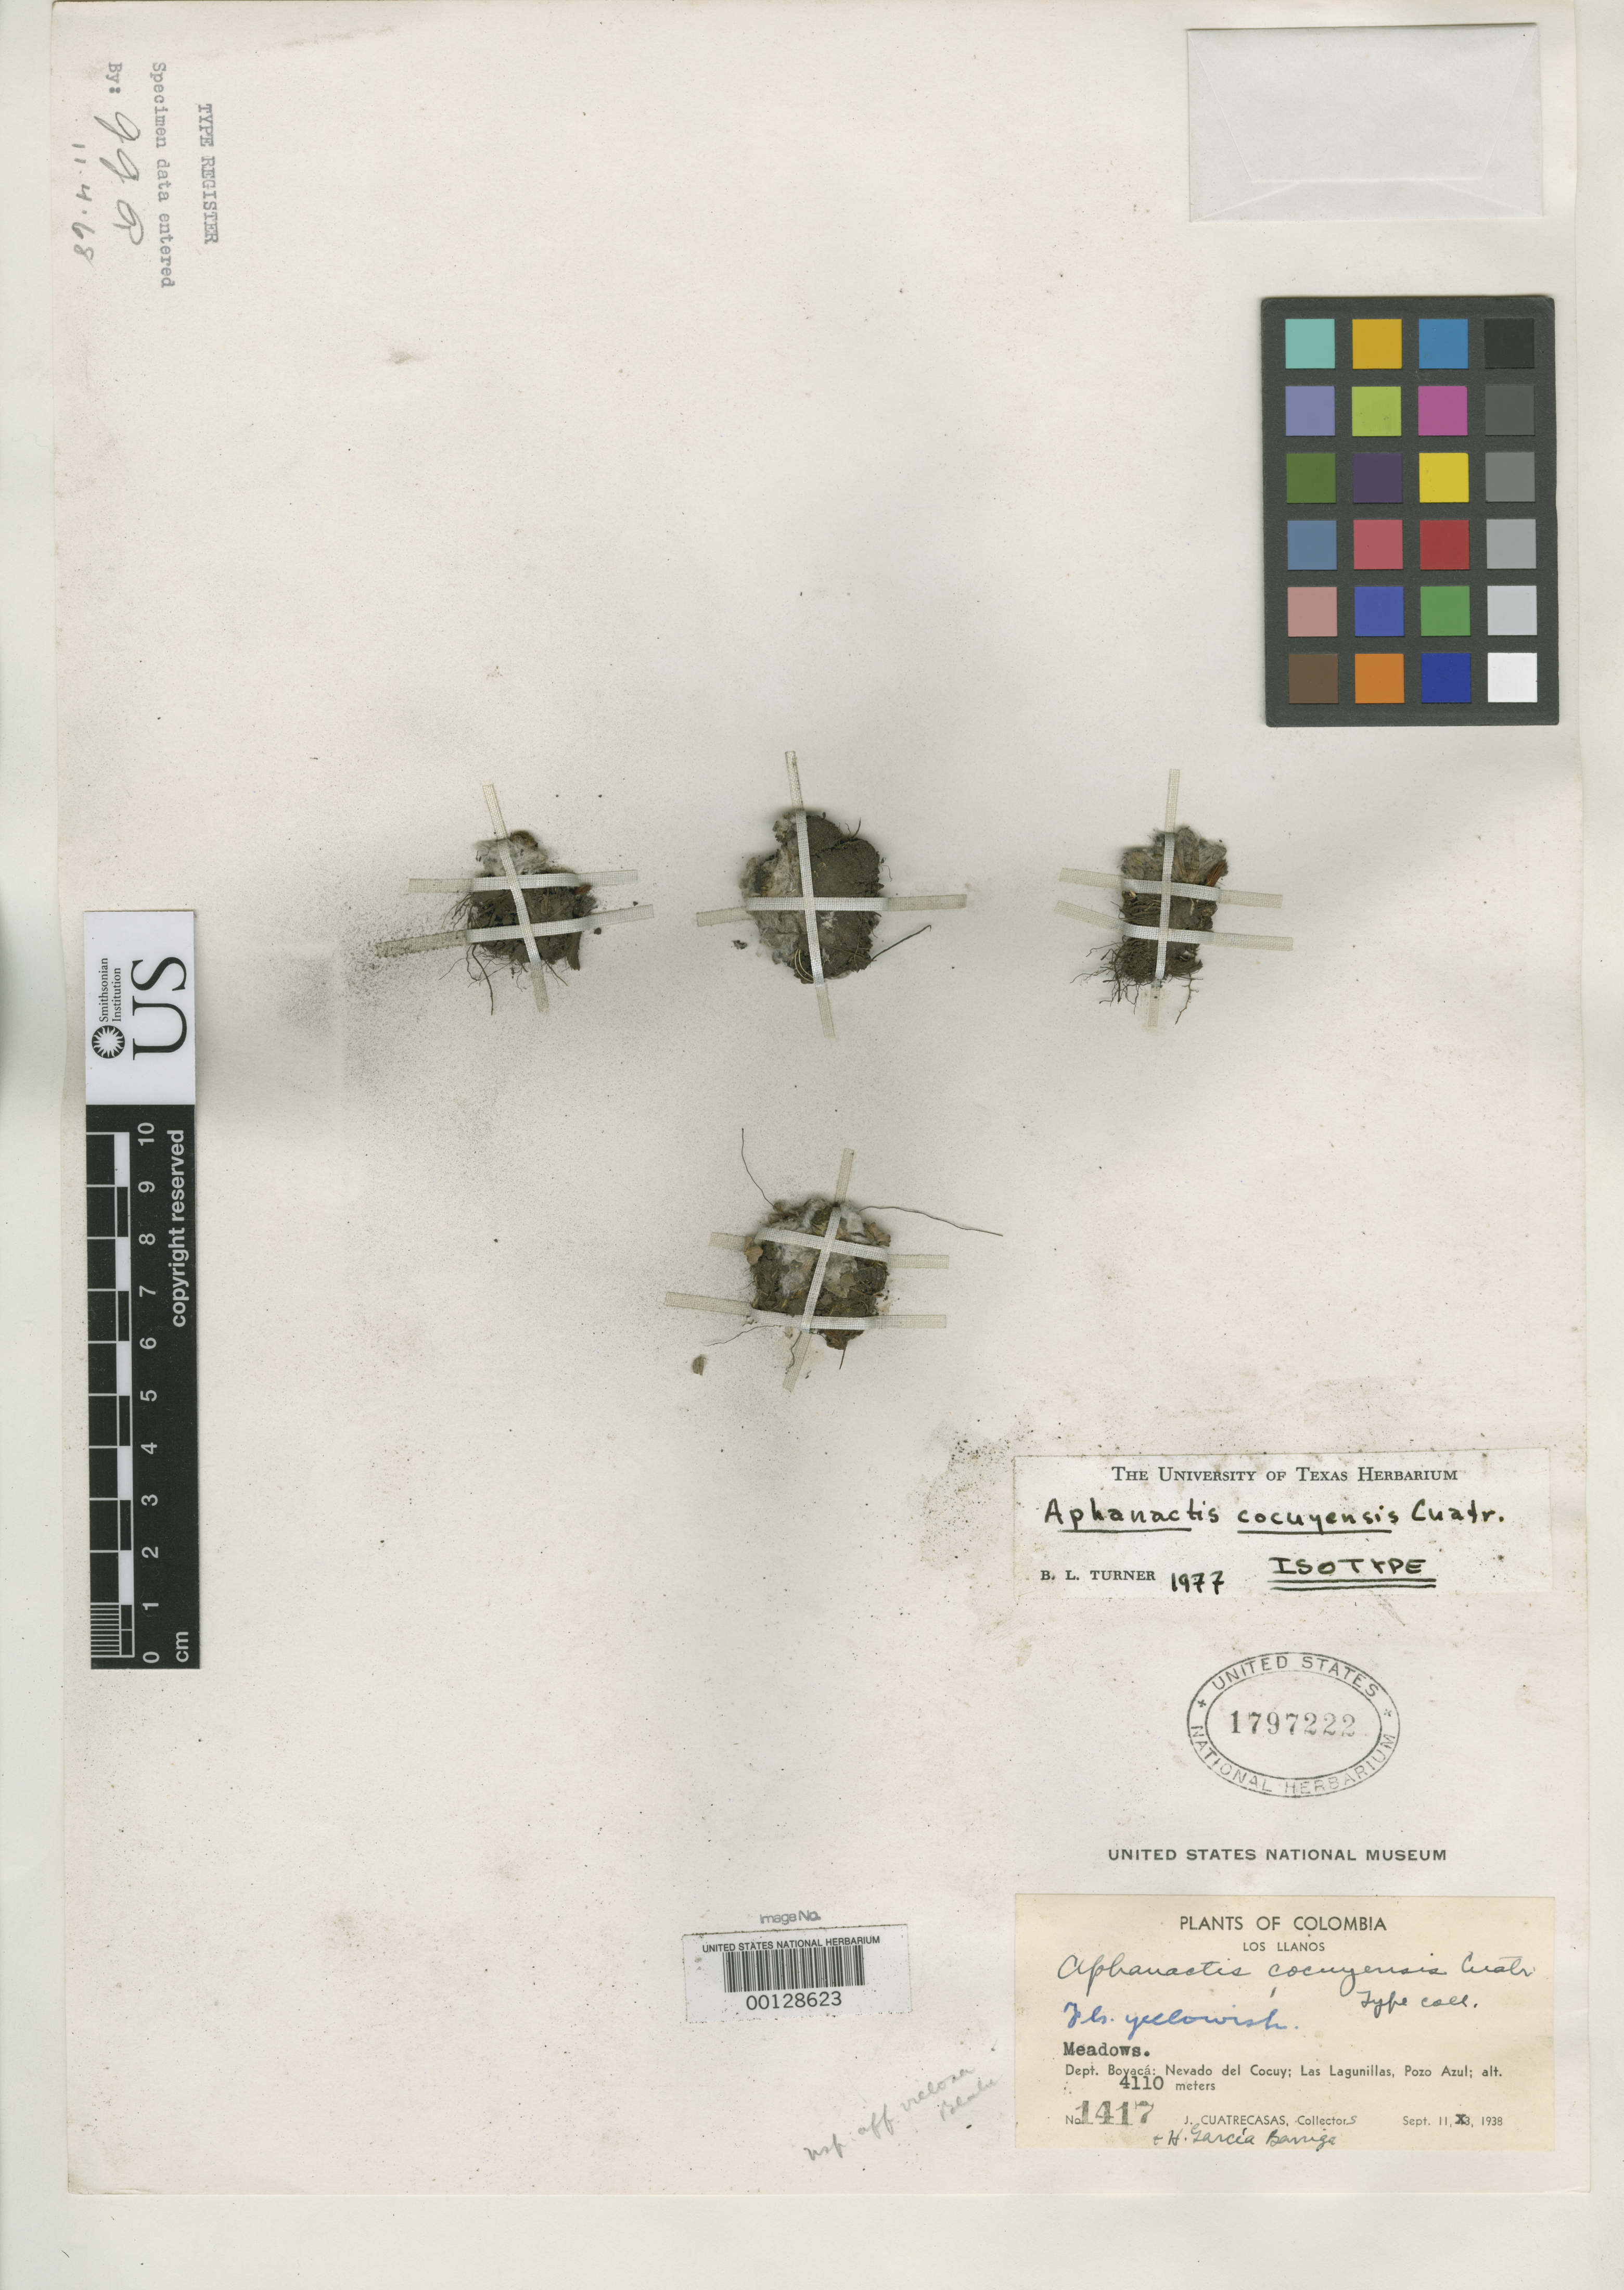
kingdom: Plantae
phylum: Tracheophyta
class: Magnoliopsida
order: Asterales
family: Asteraceae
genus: Aphanactis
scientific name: Aphanactis cocuyensis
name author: Cuatrec.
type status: Isotype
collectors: J. Cuatrecasas & H. García Barriga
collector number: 1417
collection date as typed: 11 Sep 1938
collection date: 1938-09-11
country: Colombia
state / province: Boyacá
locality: Pozo Azul.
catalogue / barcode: US 1797222